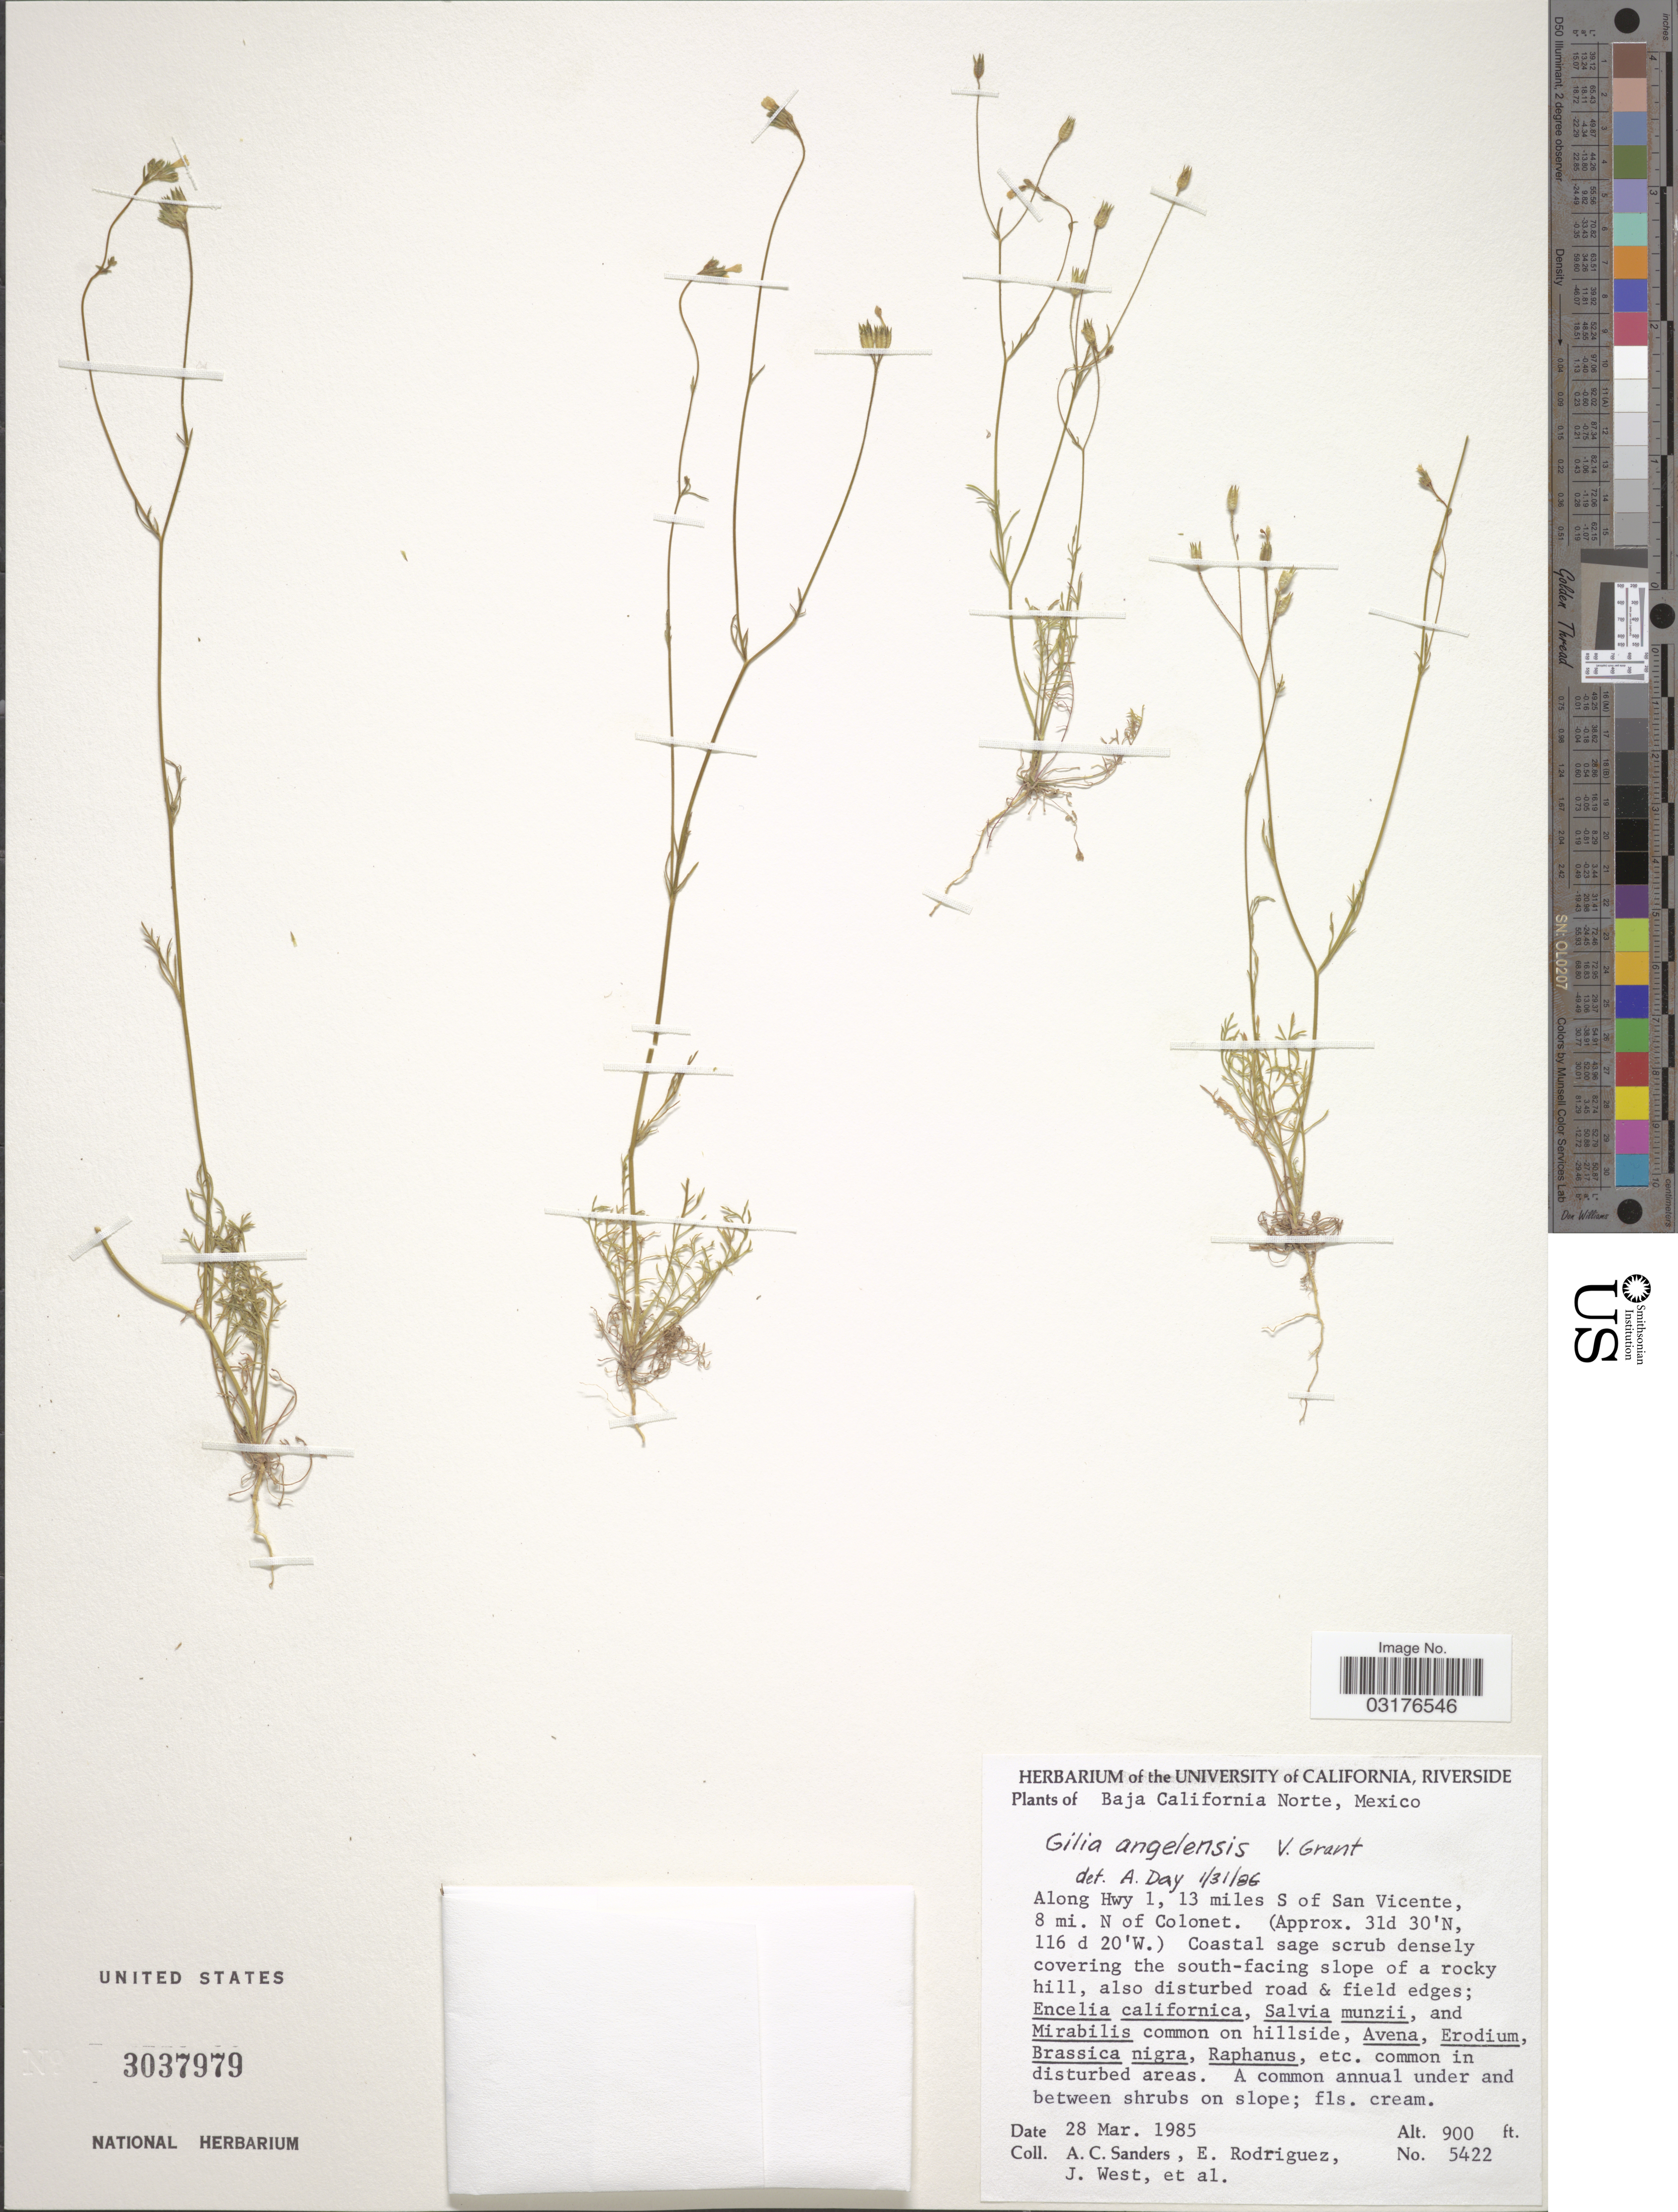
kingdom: Plantae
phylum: Tracheophyta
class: Magnoliopsida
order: Ericales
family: Polemoniaceae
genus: Gilia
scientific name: Gilia angelensis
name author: V.E. Grant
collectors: A. Sanders, E. Rodriguez, J. West & et al.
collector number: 5422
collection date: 1985-03-28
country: Mexico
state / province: Baja California Norte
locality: Along Hwy 1, 13 miles S of San Vicente, 8 mi. N of Colonet. Coastal sage scrub densely covering the south-facing slope of a rocky hill.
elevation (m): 274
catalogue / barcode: US 3037979